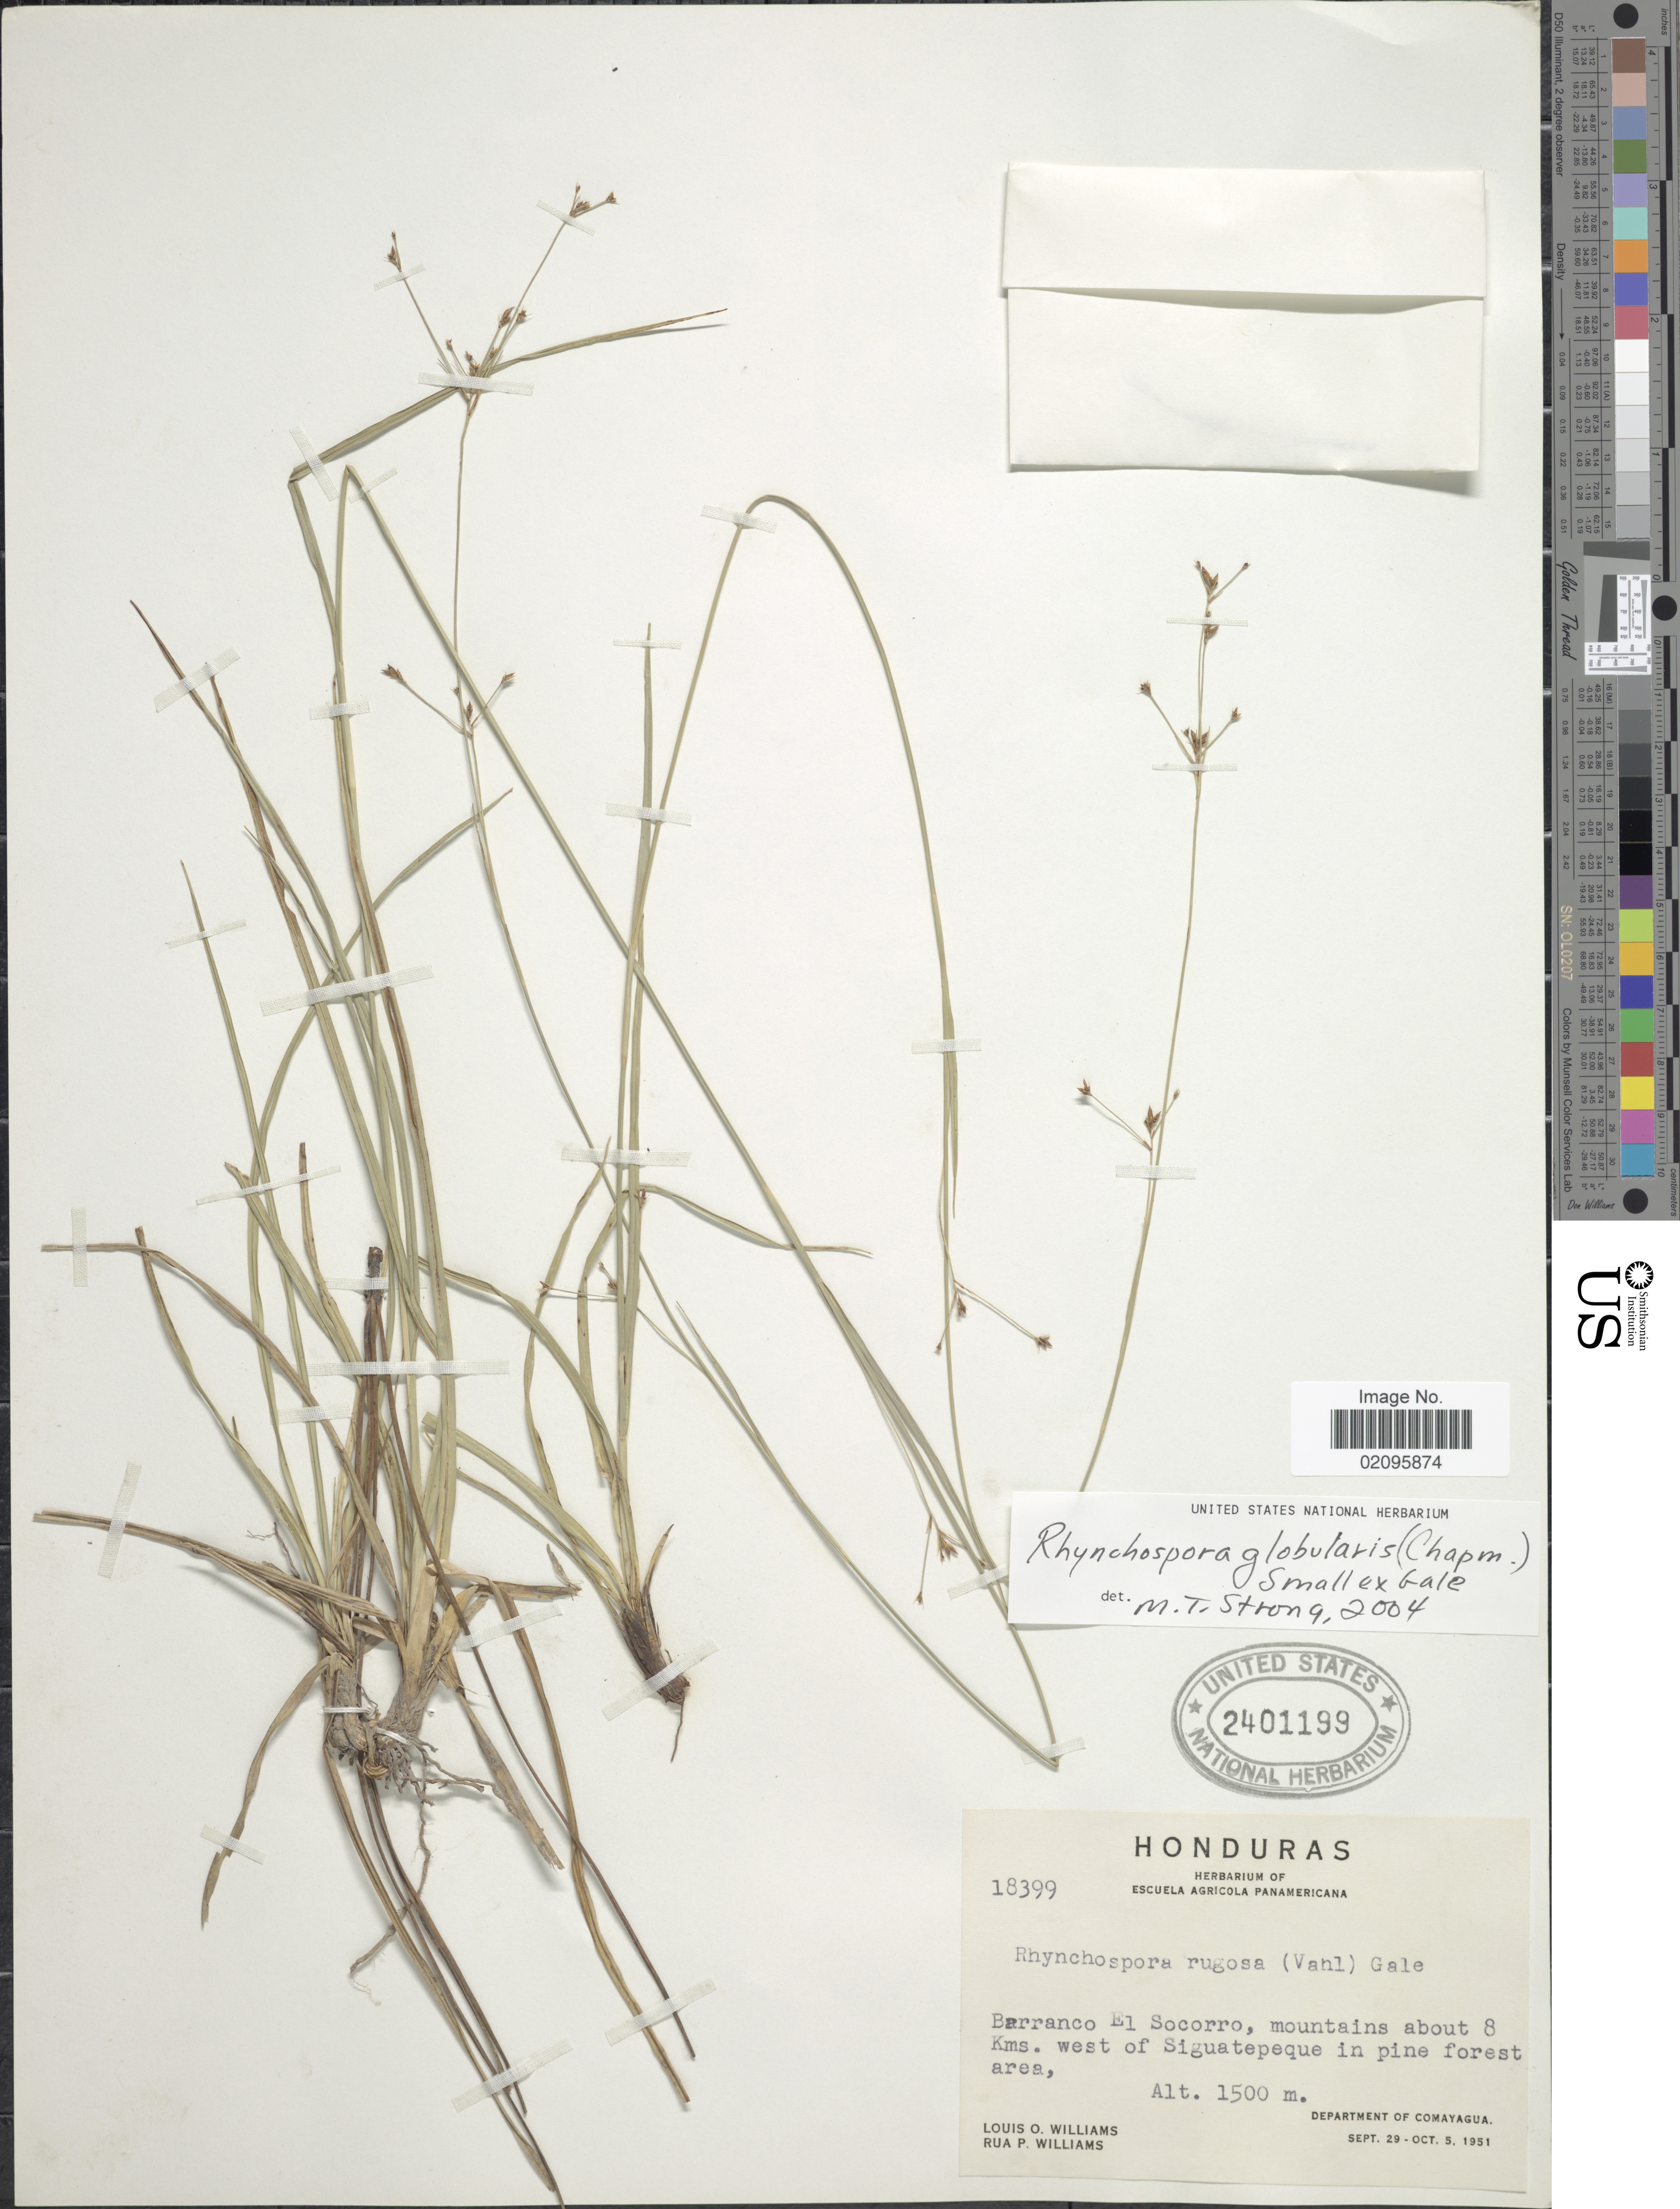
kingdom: Plantae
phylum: Tracheophyta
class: Liliopsida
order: Poales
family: Cyperaceae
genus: Rhynchospora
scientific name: Rhynchospora globularis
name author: (Chapm.) Small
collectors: L. O. Williams & R. P. Williams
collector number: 18399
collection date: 1951-09-29/1951-10-05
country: Honduras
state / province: Comayagua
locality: Barranca El Socorro, mountains about 8 Kms. west of Siguatepeque in pine forest area.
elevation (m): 1500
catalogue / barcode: US 2401199